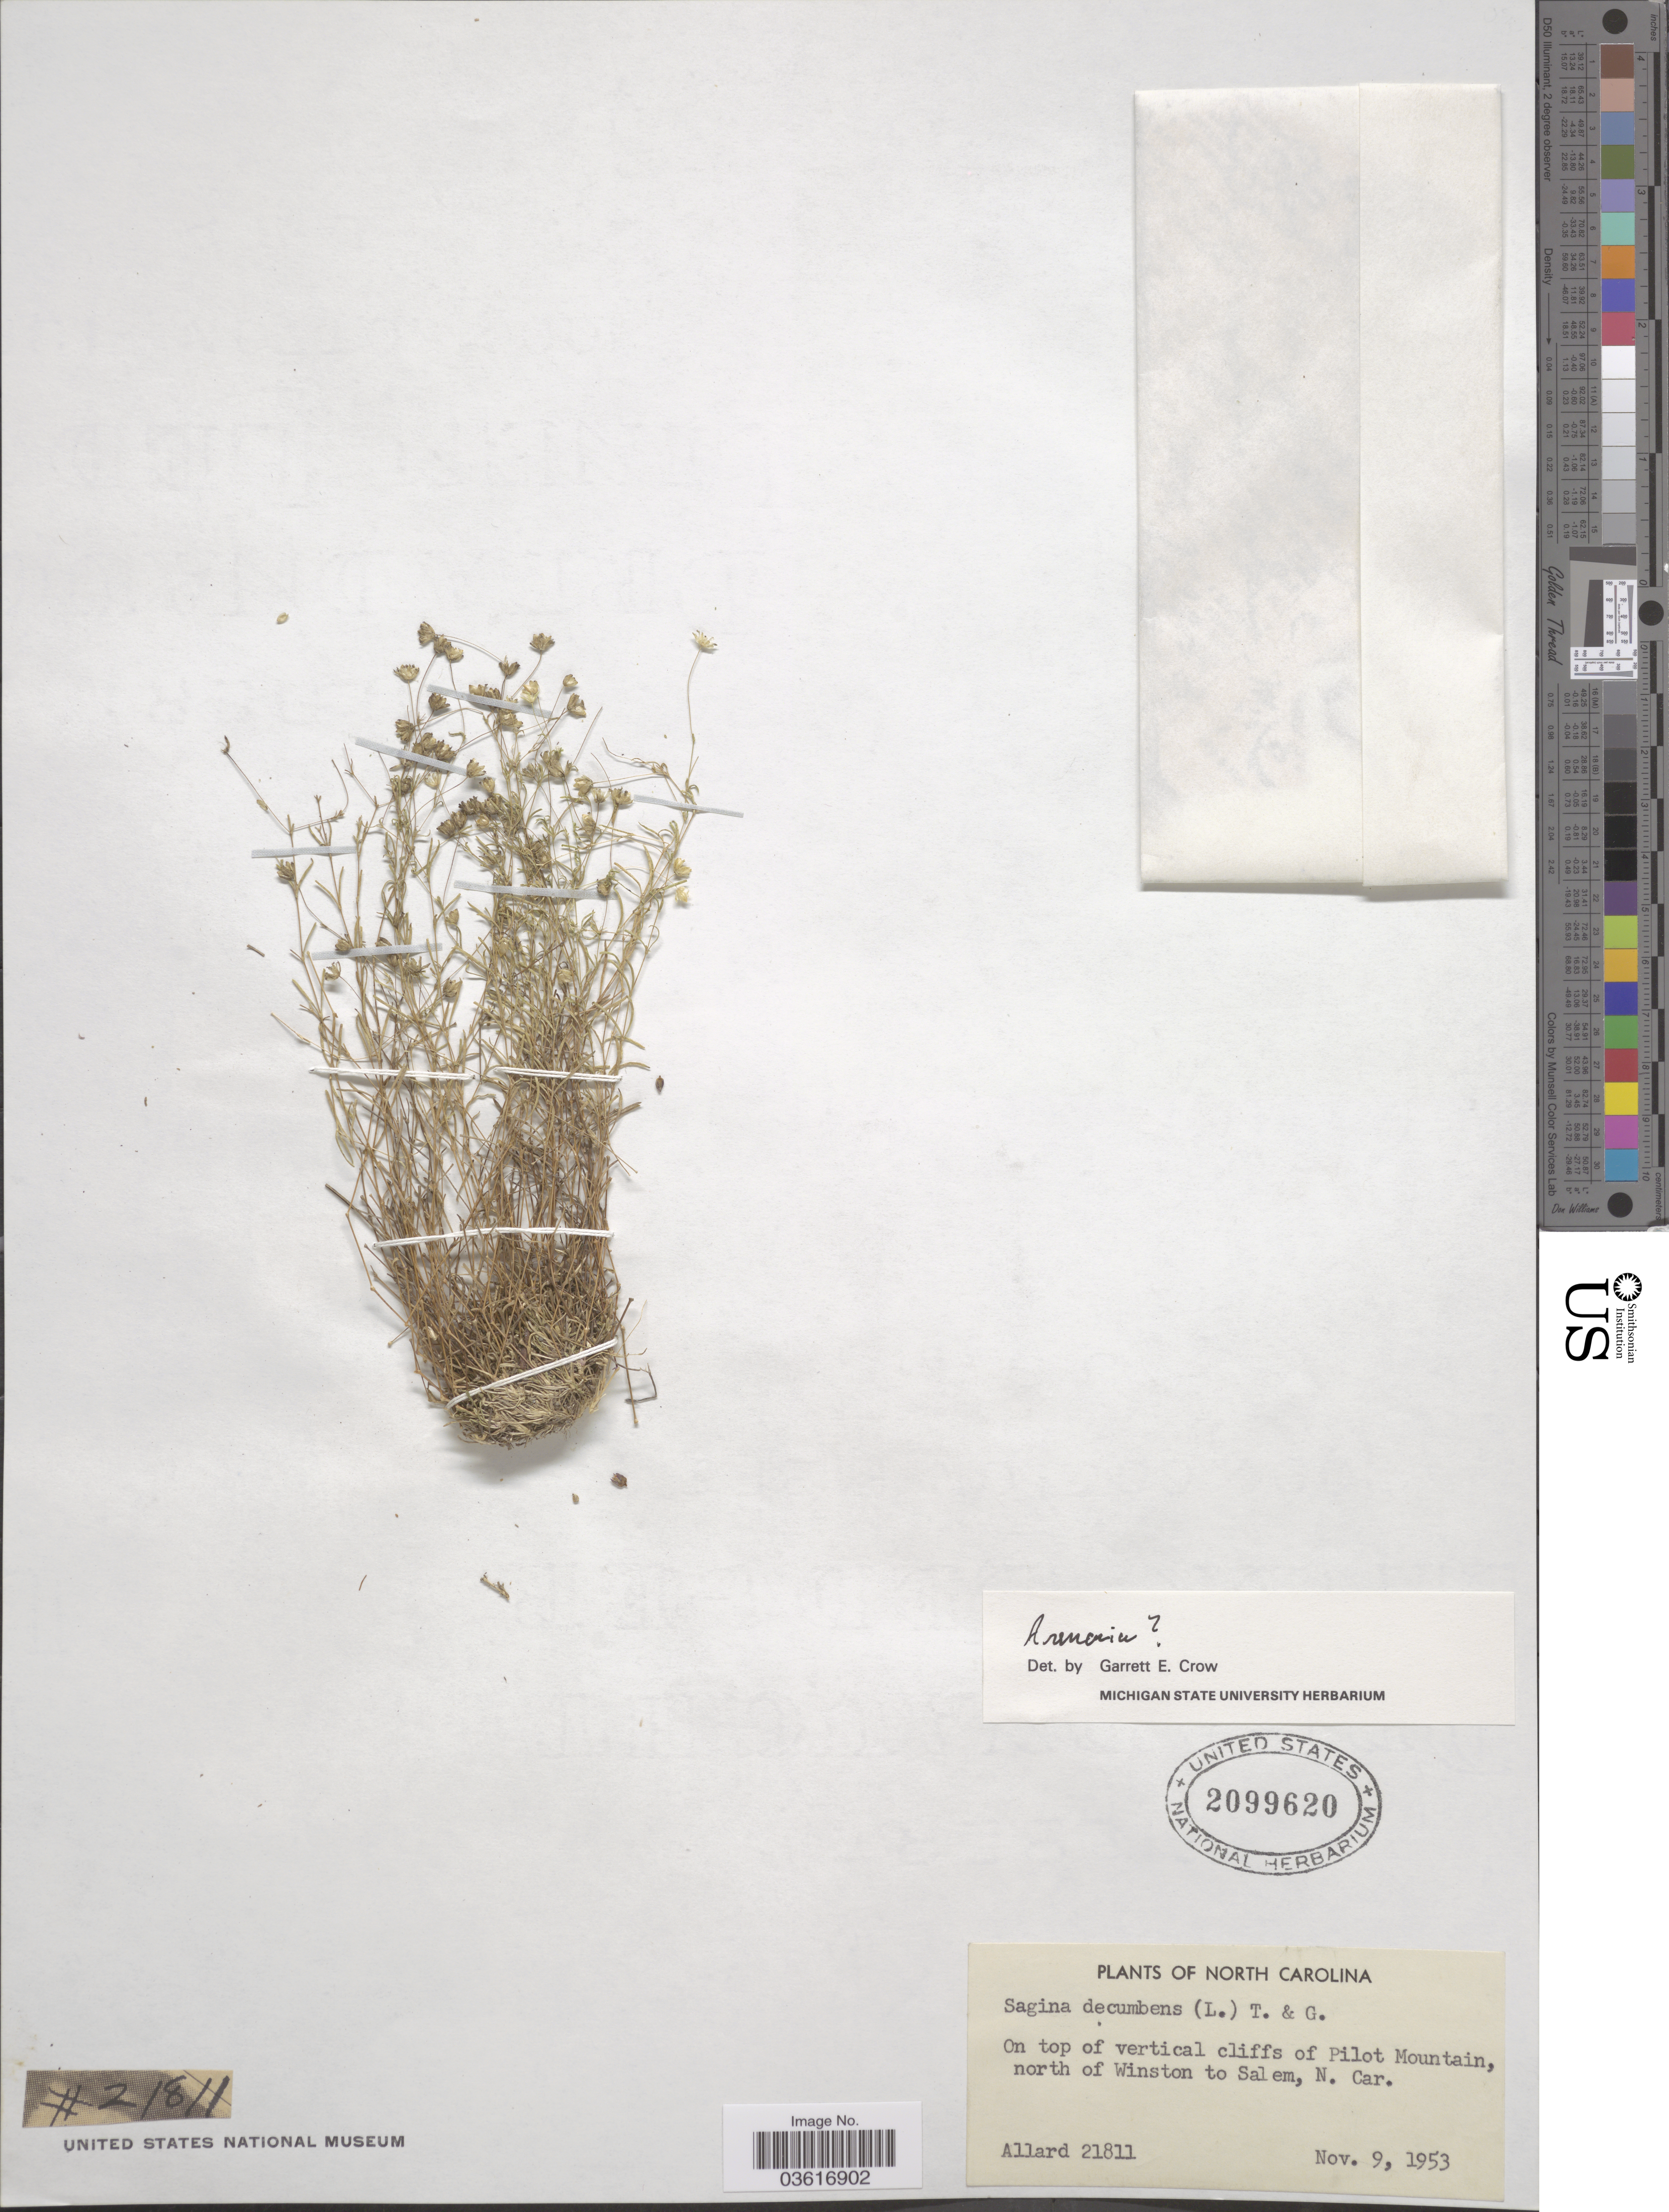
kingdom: Plantae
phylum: Tracheophyta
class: Magnoliopsida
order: Caryophyllales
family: Caryophyllaceae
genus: Minuartia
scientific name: Minuartia sp.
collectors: H. A. Allard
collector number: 21811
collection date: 1953-11-09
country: United States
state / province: North Carolina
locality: Cliffs of Pilot Mountain, north of Winston to Salem.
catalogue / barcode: US 2099620